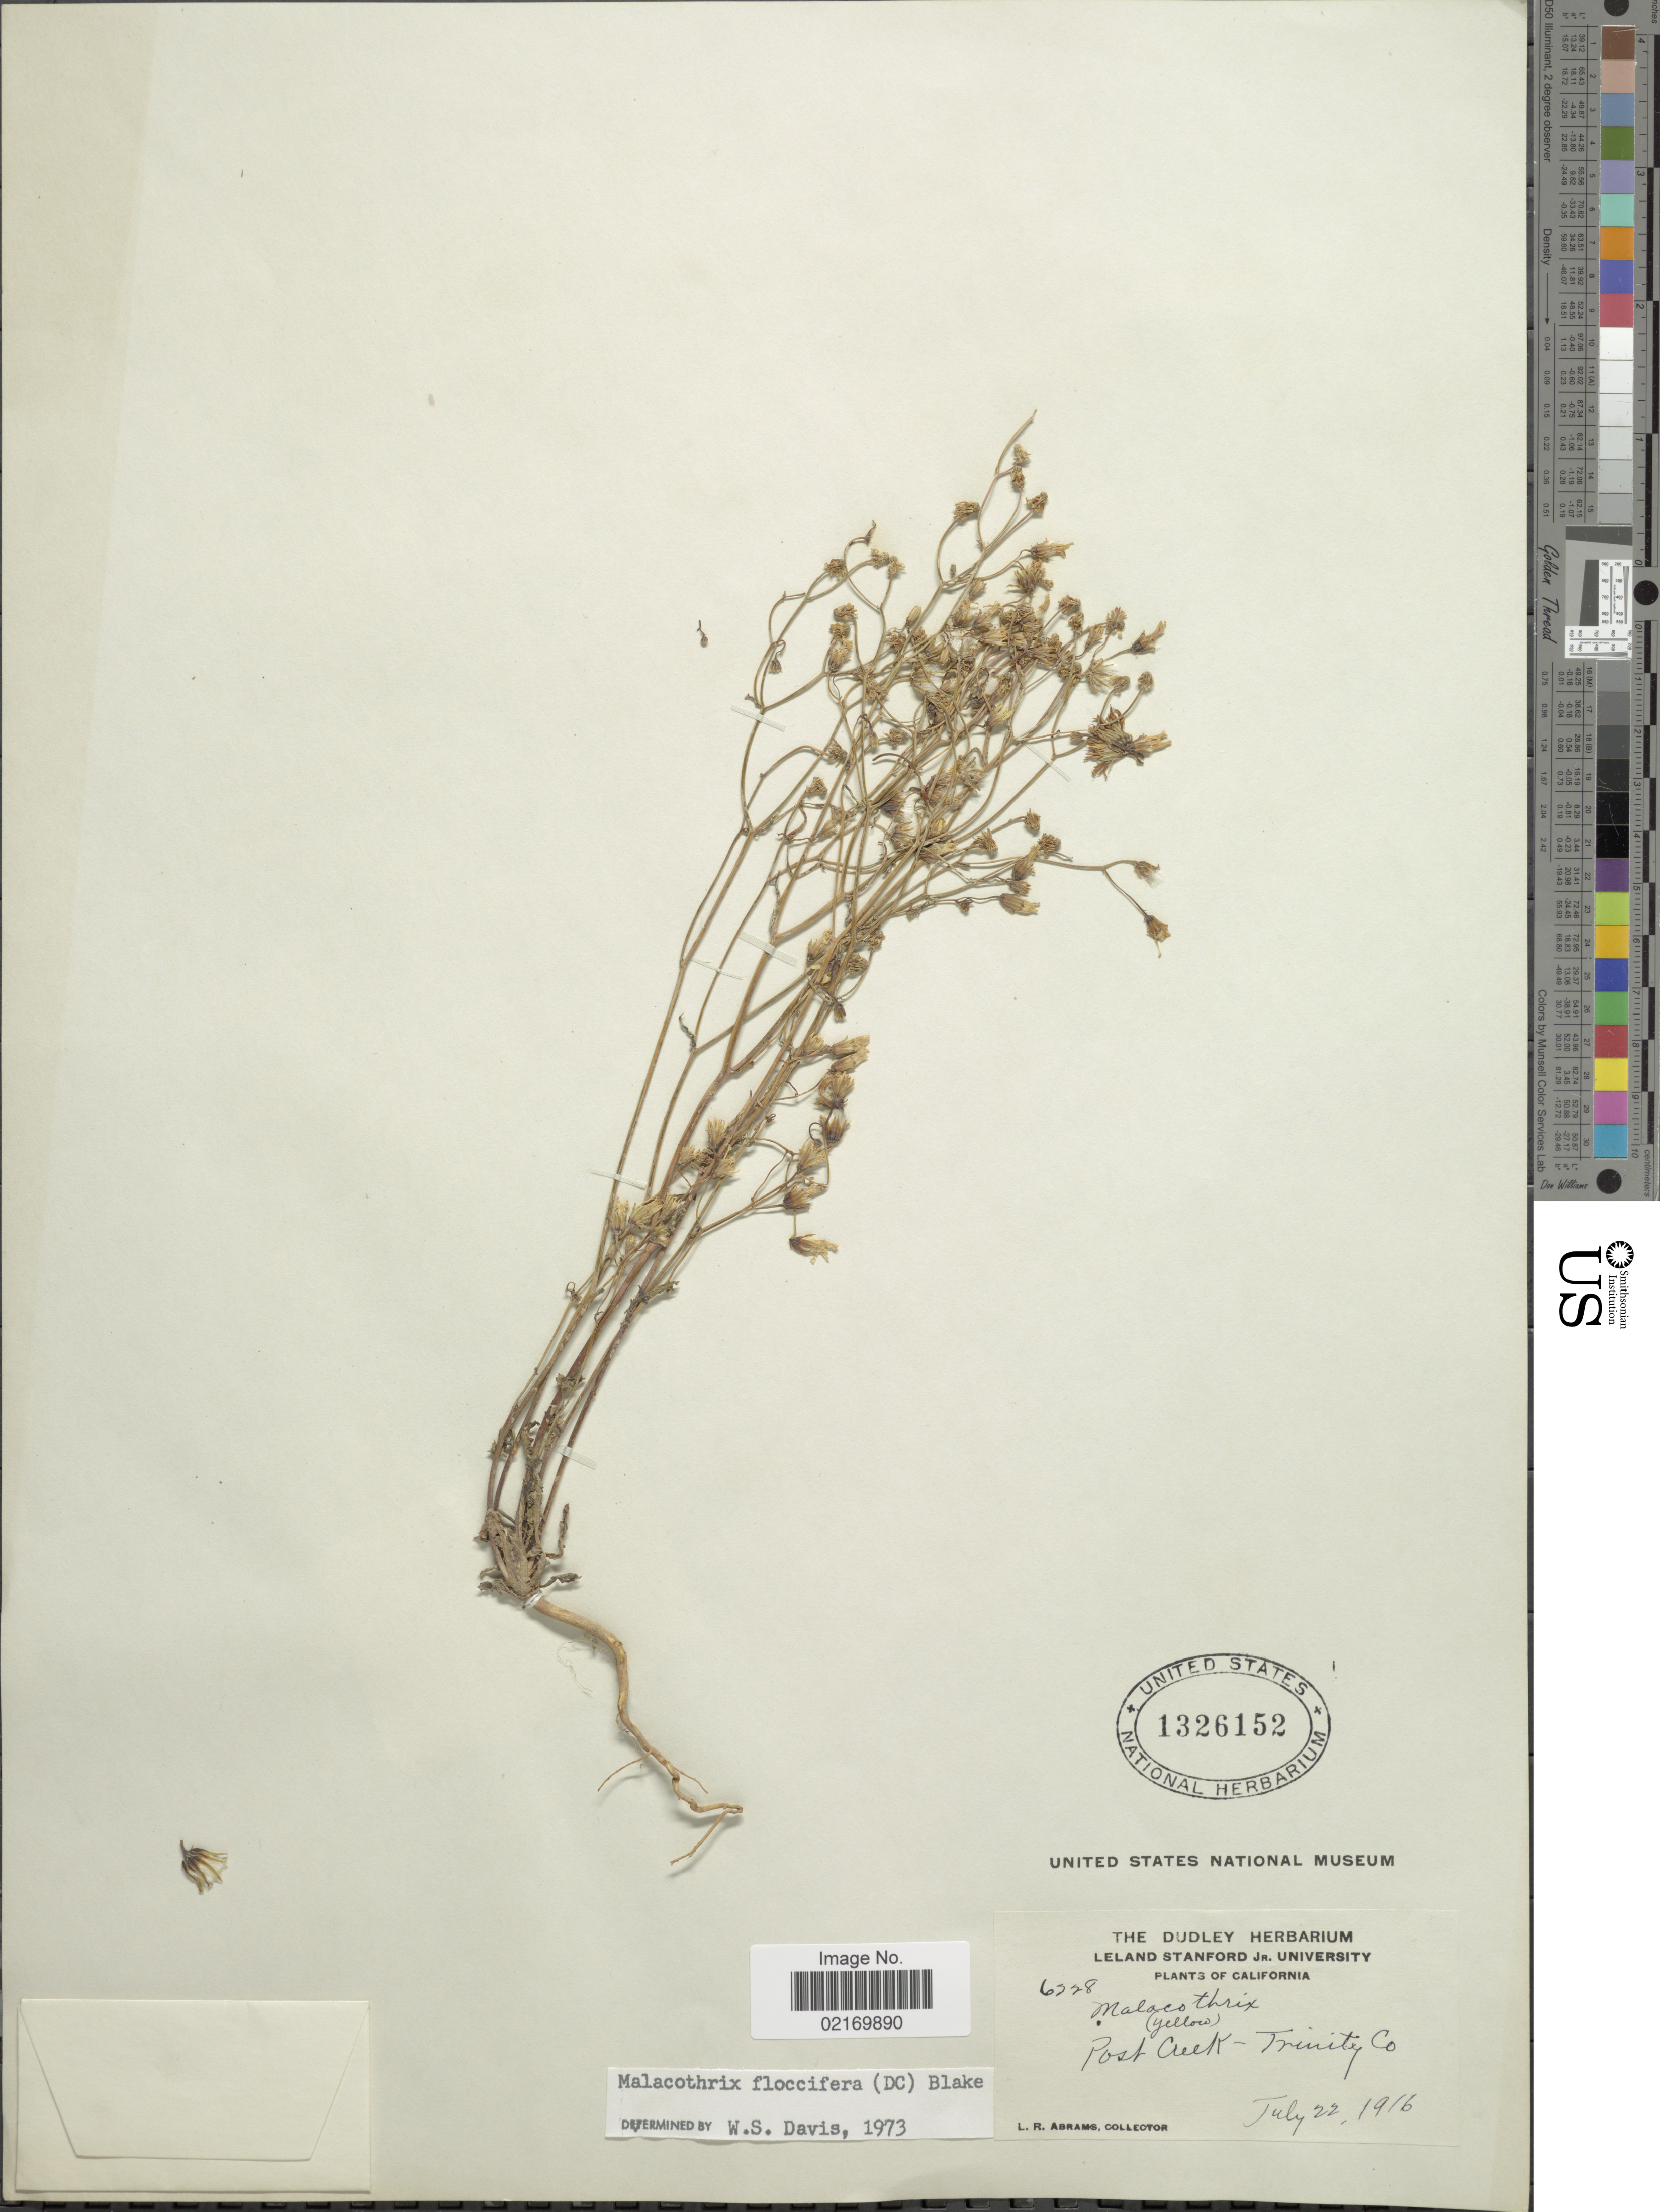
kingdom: Plantae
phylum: Tracheophyta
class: Magnoliopsida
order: Asterales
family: Asteraceae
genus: Malacothrix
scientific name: Malacothrix floccifera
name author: (DC.) S.F. Blake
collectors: L. Abrams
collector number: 6228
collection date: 1916-07-22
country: United States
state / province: California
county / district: Trinity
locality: Post Creek-Trinity Co.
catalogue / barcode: US 1326152